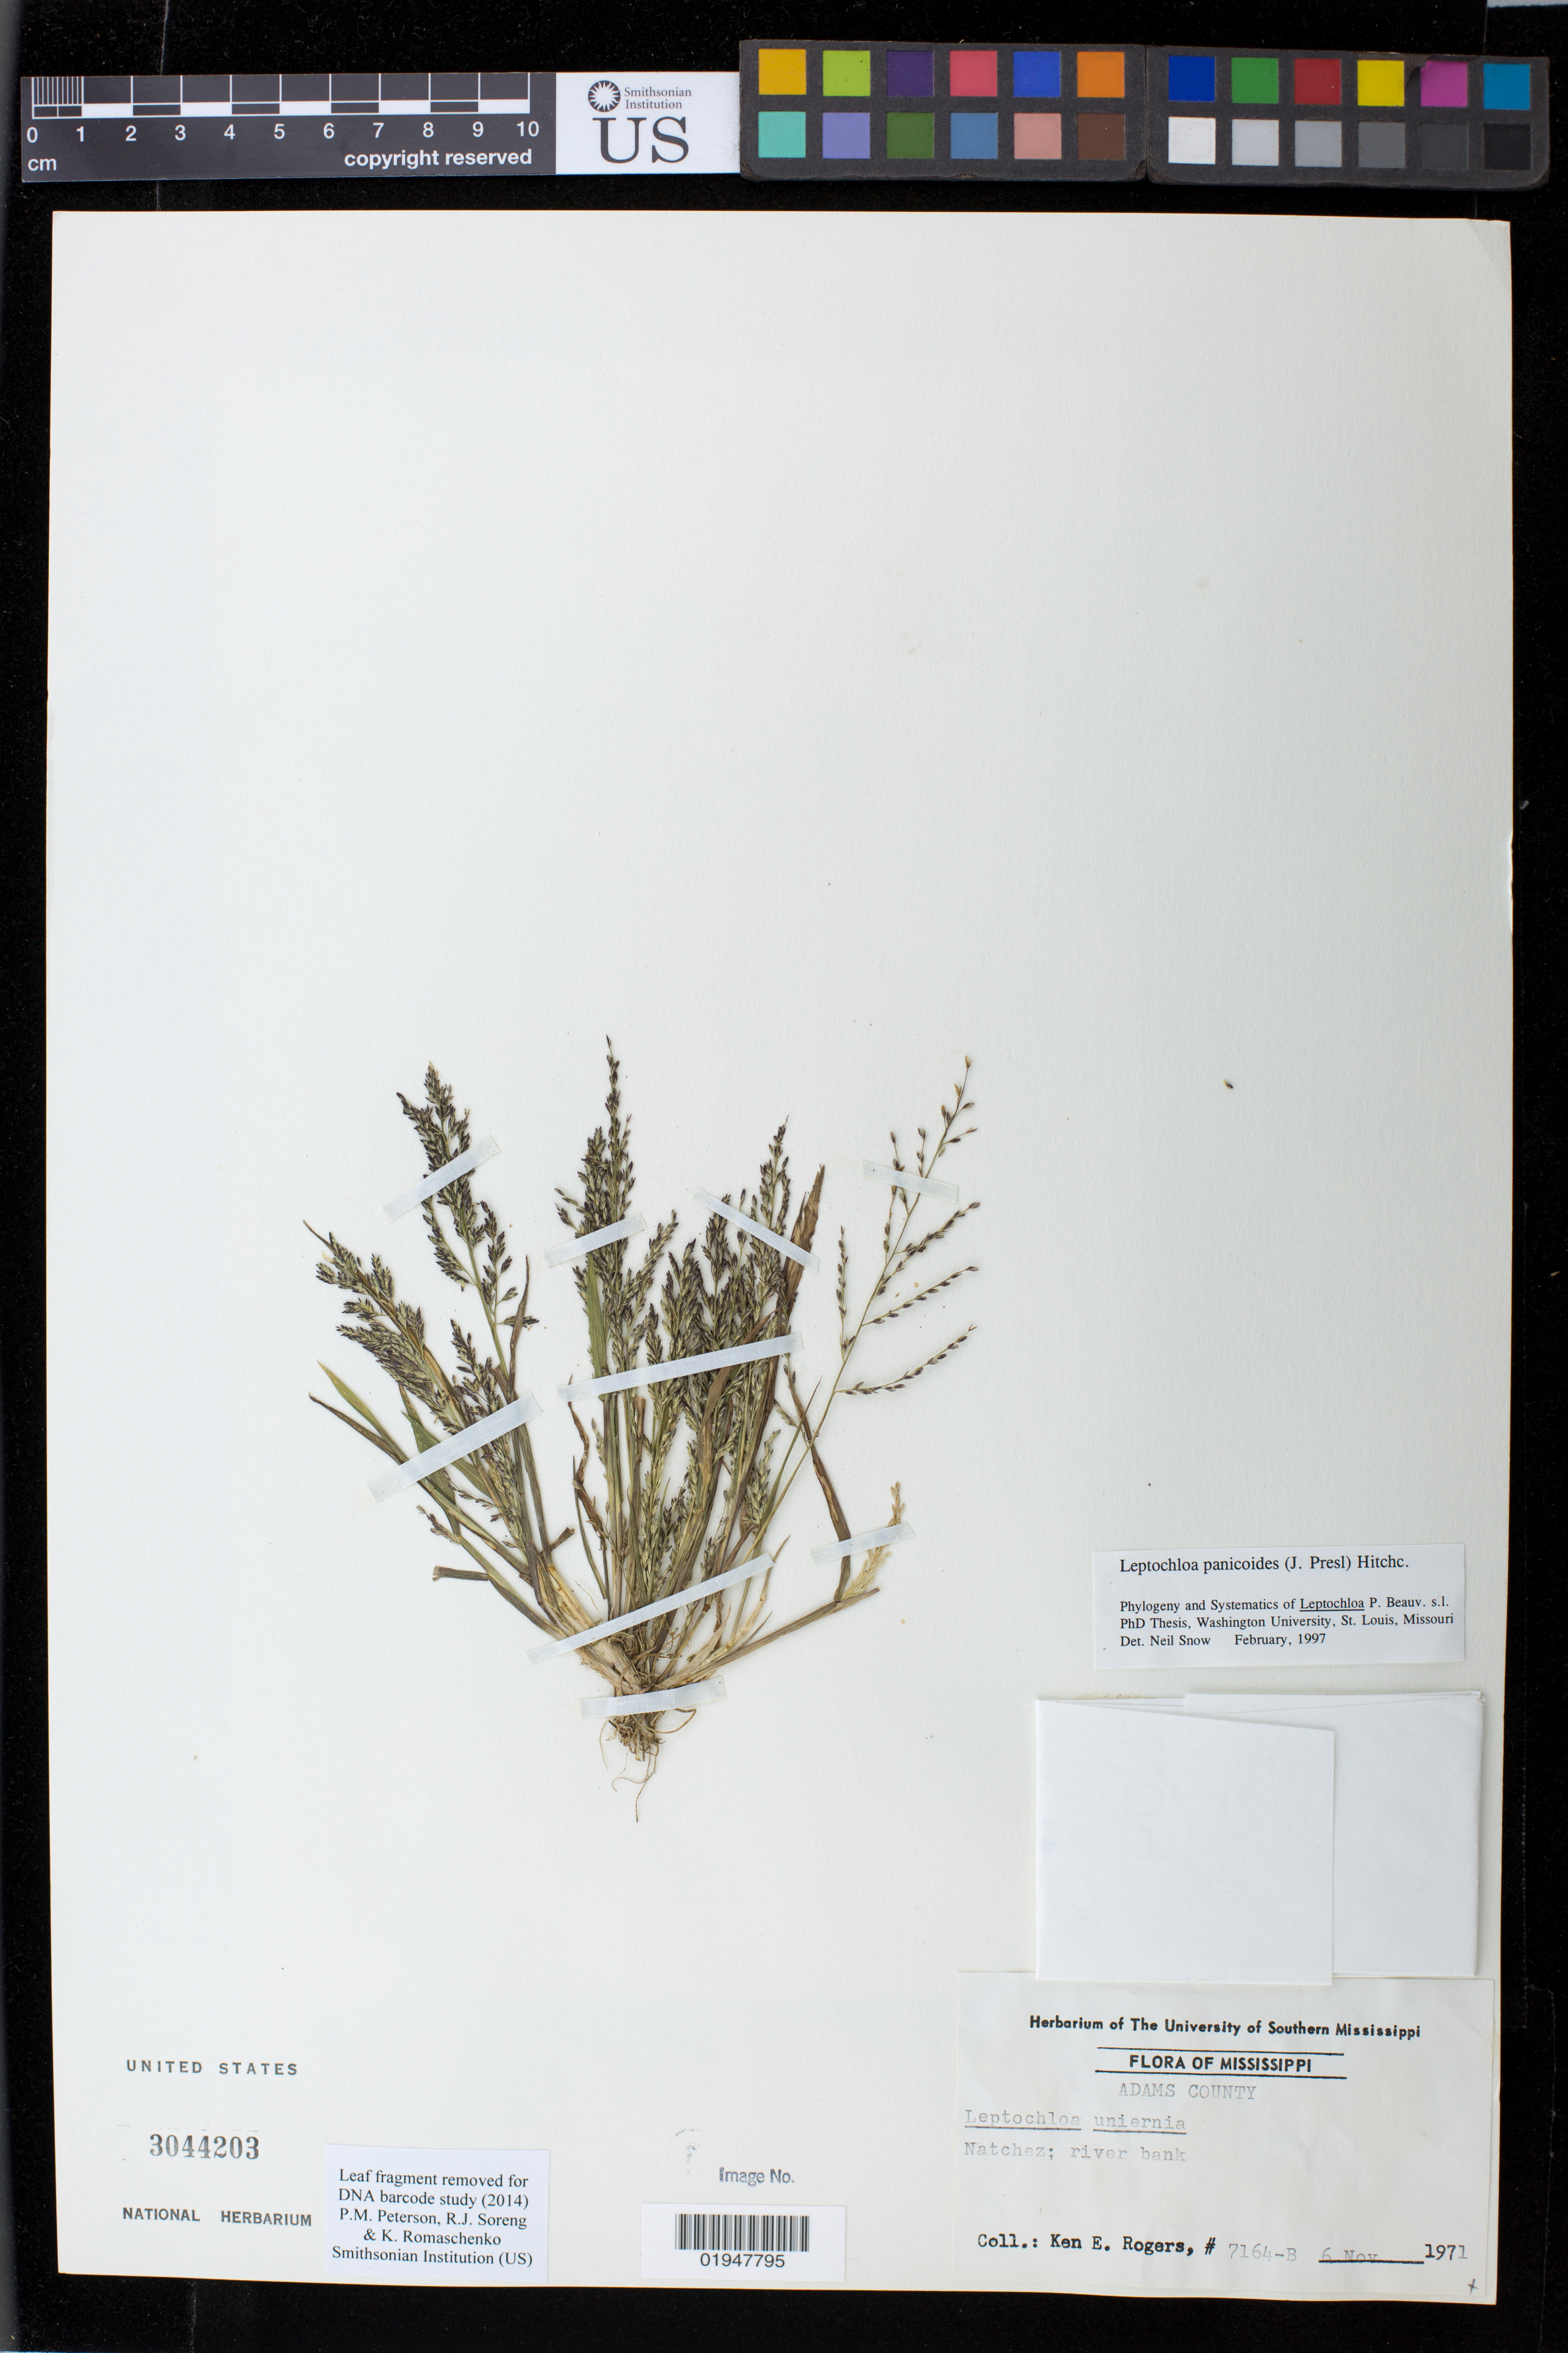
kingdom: Plantae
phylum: Tracheophyta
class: Liliopsida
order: Poales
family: Poaceae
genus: Leptochloa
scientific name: Leptochloa panicoides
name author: (J. Presl) Hitchc.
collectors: K. Rogers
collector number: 7164-B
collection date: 1971-11-06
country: United States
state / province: Mississippi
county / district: Adams County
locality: Natchez; river bank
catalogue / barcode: US 3044203